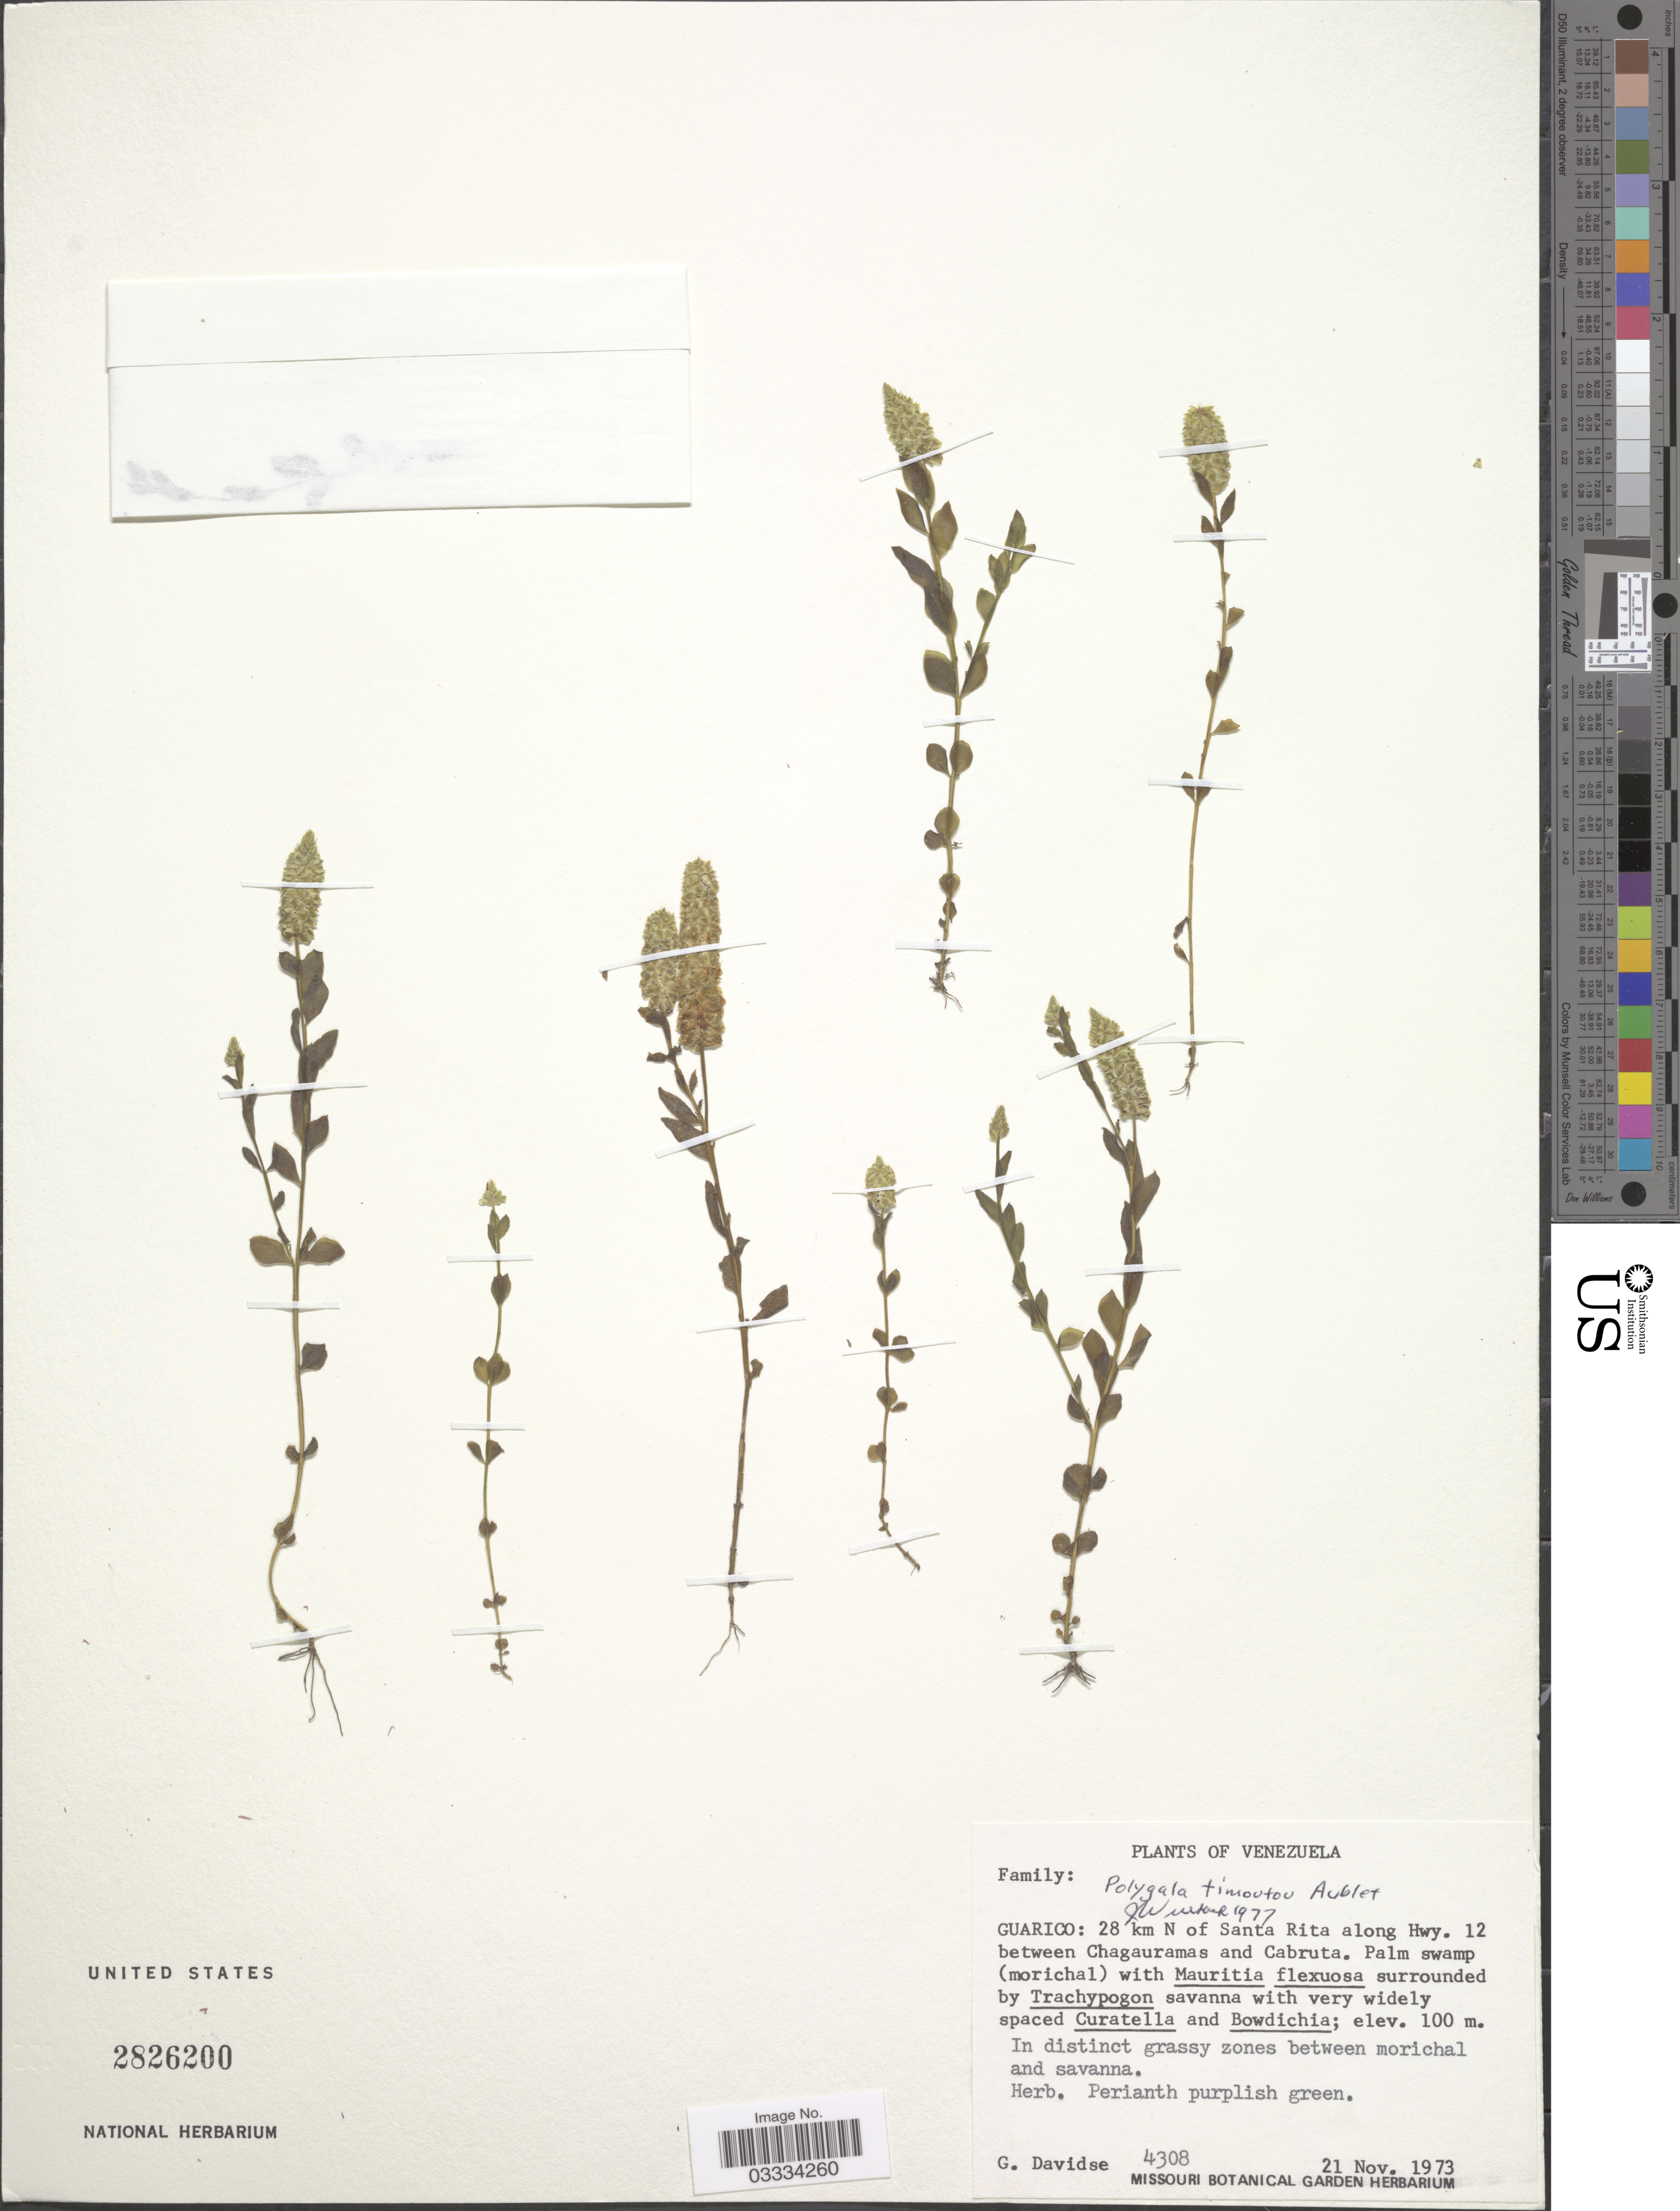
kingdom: Plantae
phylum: Tracheophyta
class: Magnoliopsida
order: Fabales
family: Polygalaceae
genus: Polygala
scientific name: Polygala timoutou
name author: Aubl.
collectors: G. Davidse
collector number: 4308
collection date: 1973-11-21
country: Venezuela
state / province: Guárico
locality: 28 km N of Santa Rita along Hwy. 12 between Chagauramas and Cabruta.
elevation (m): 100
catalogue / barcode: US 2826200